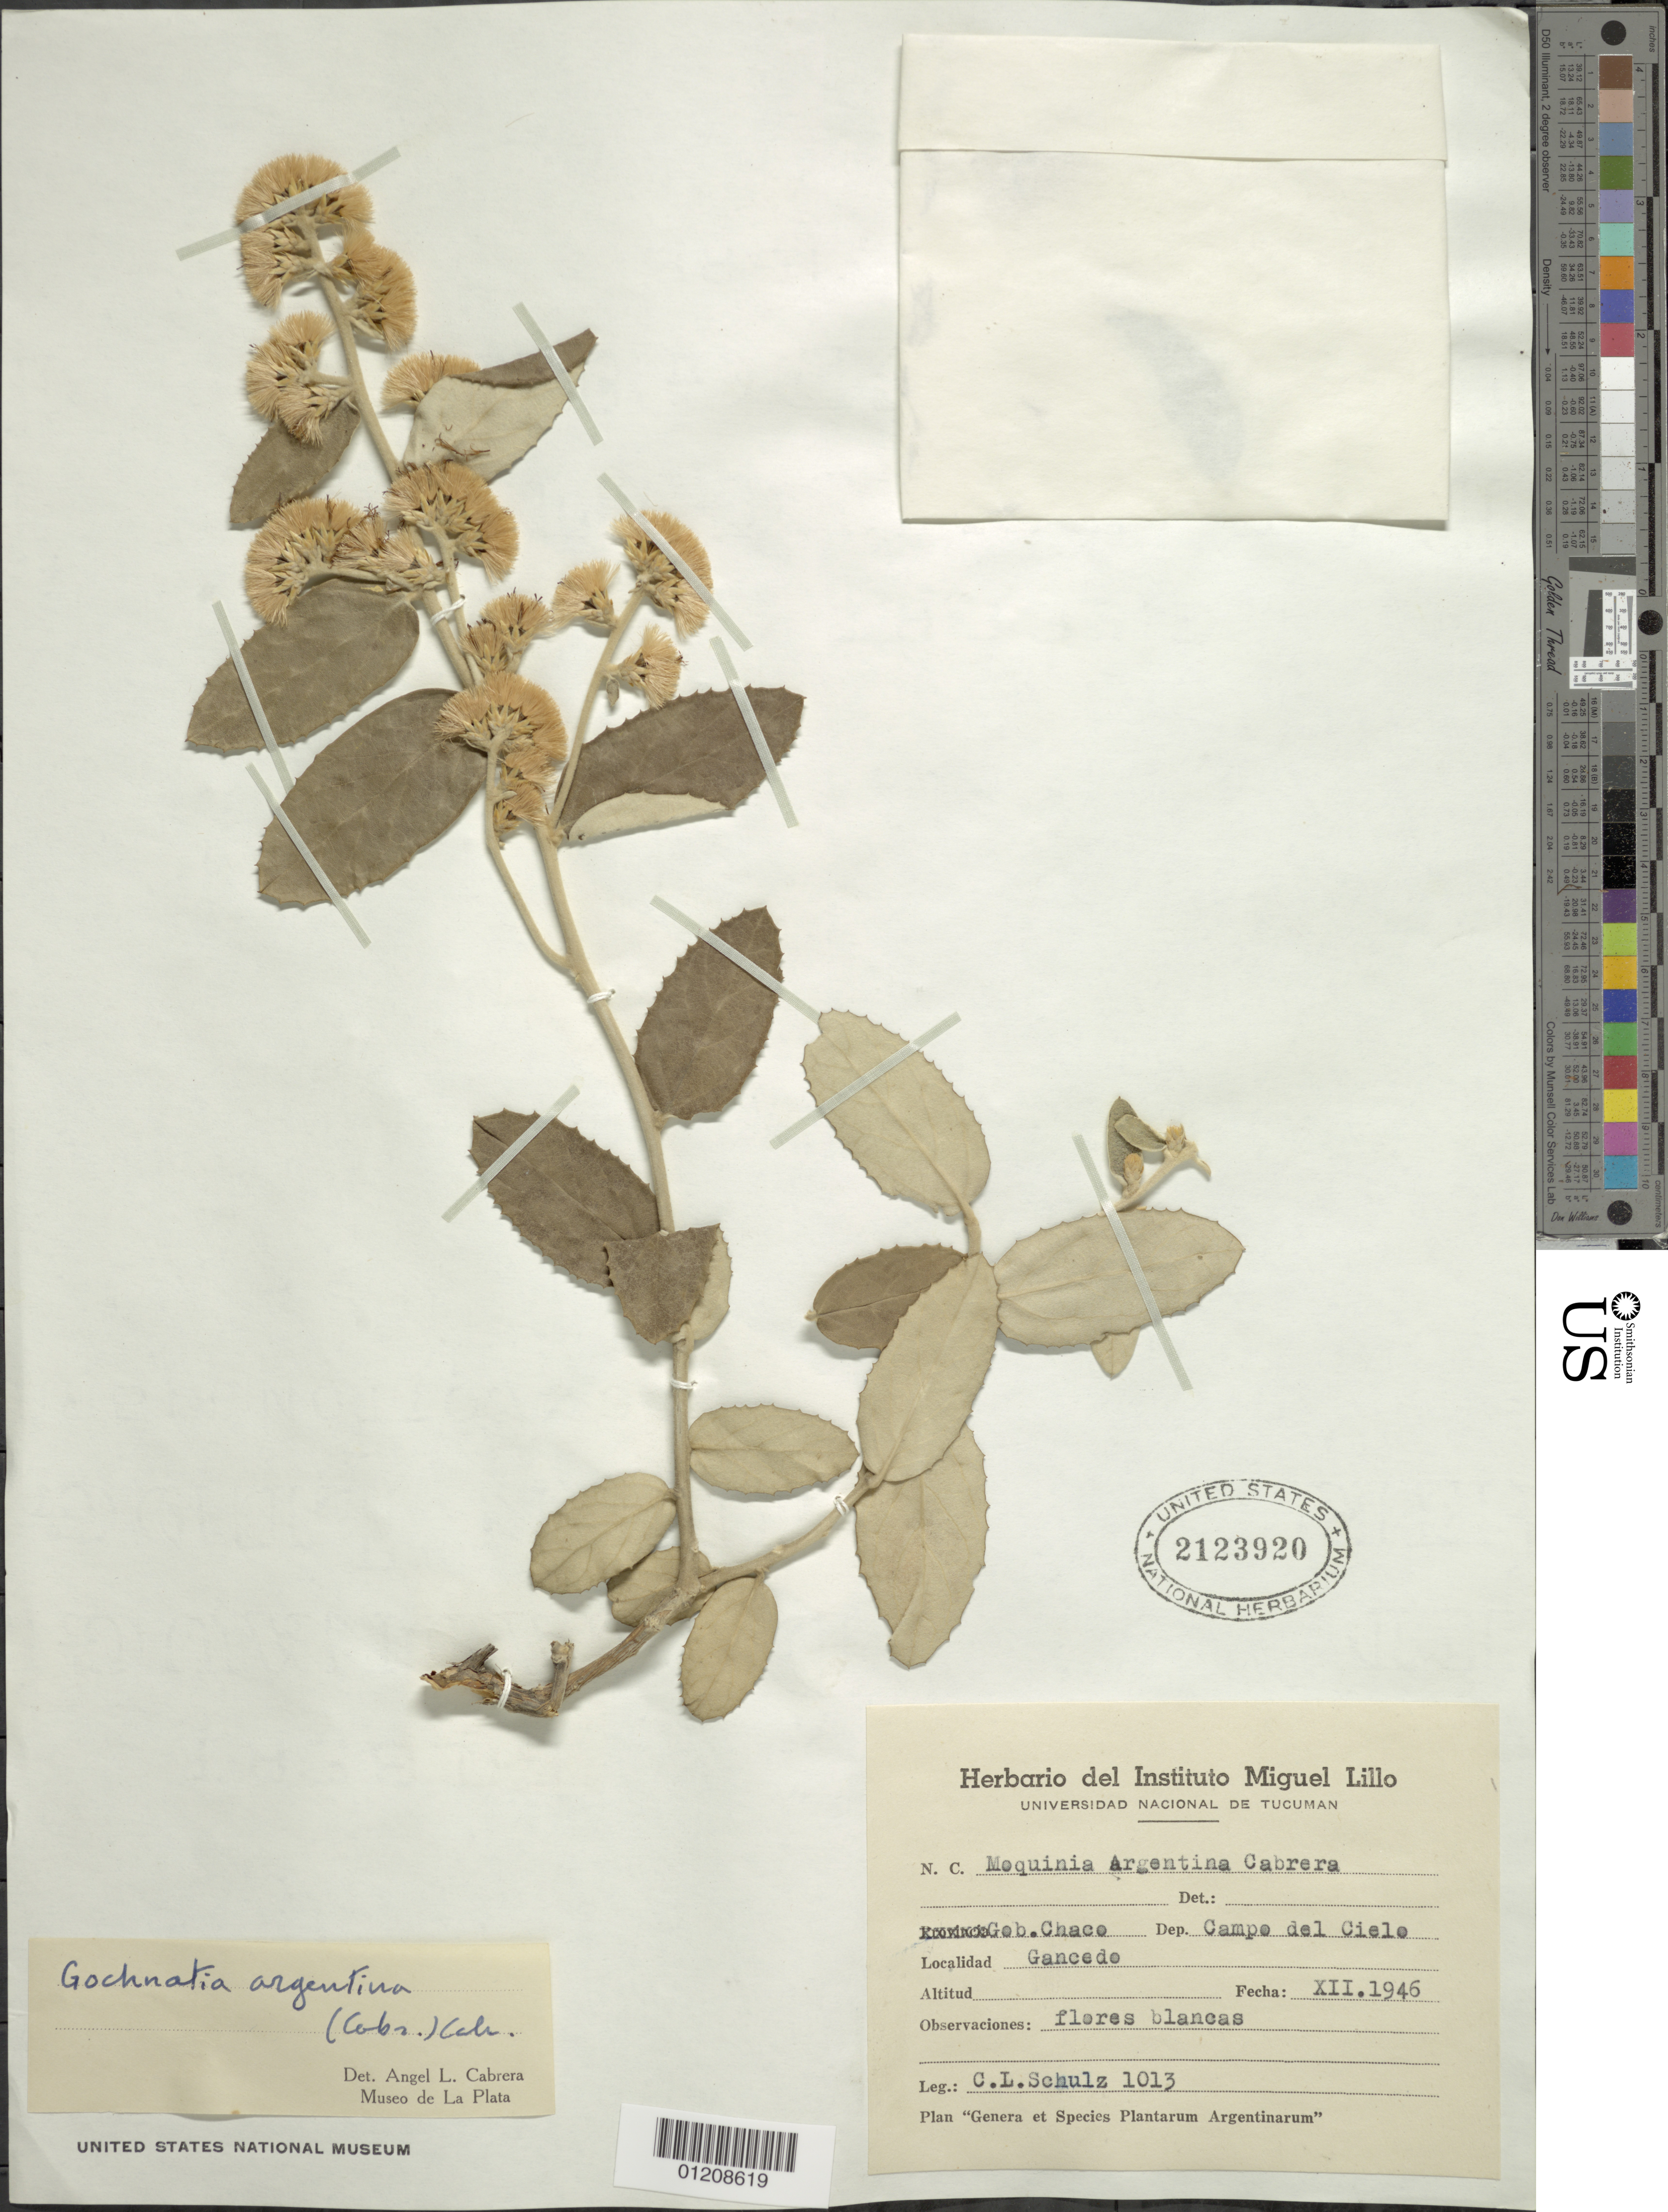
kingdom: Plantae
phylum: Tracheophyta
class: Magnoliopsida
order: Asterales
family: Asteraceae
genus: Moquiniastrum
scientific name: Moquiniastrum argentinum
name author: (Cabrera) G. Sancho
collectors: C. L. Schulz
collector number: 1013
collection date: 1946-12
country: Argentina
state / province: Chaco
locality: Campo del Ciele; Gancedo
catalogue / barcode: US 2123920